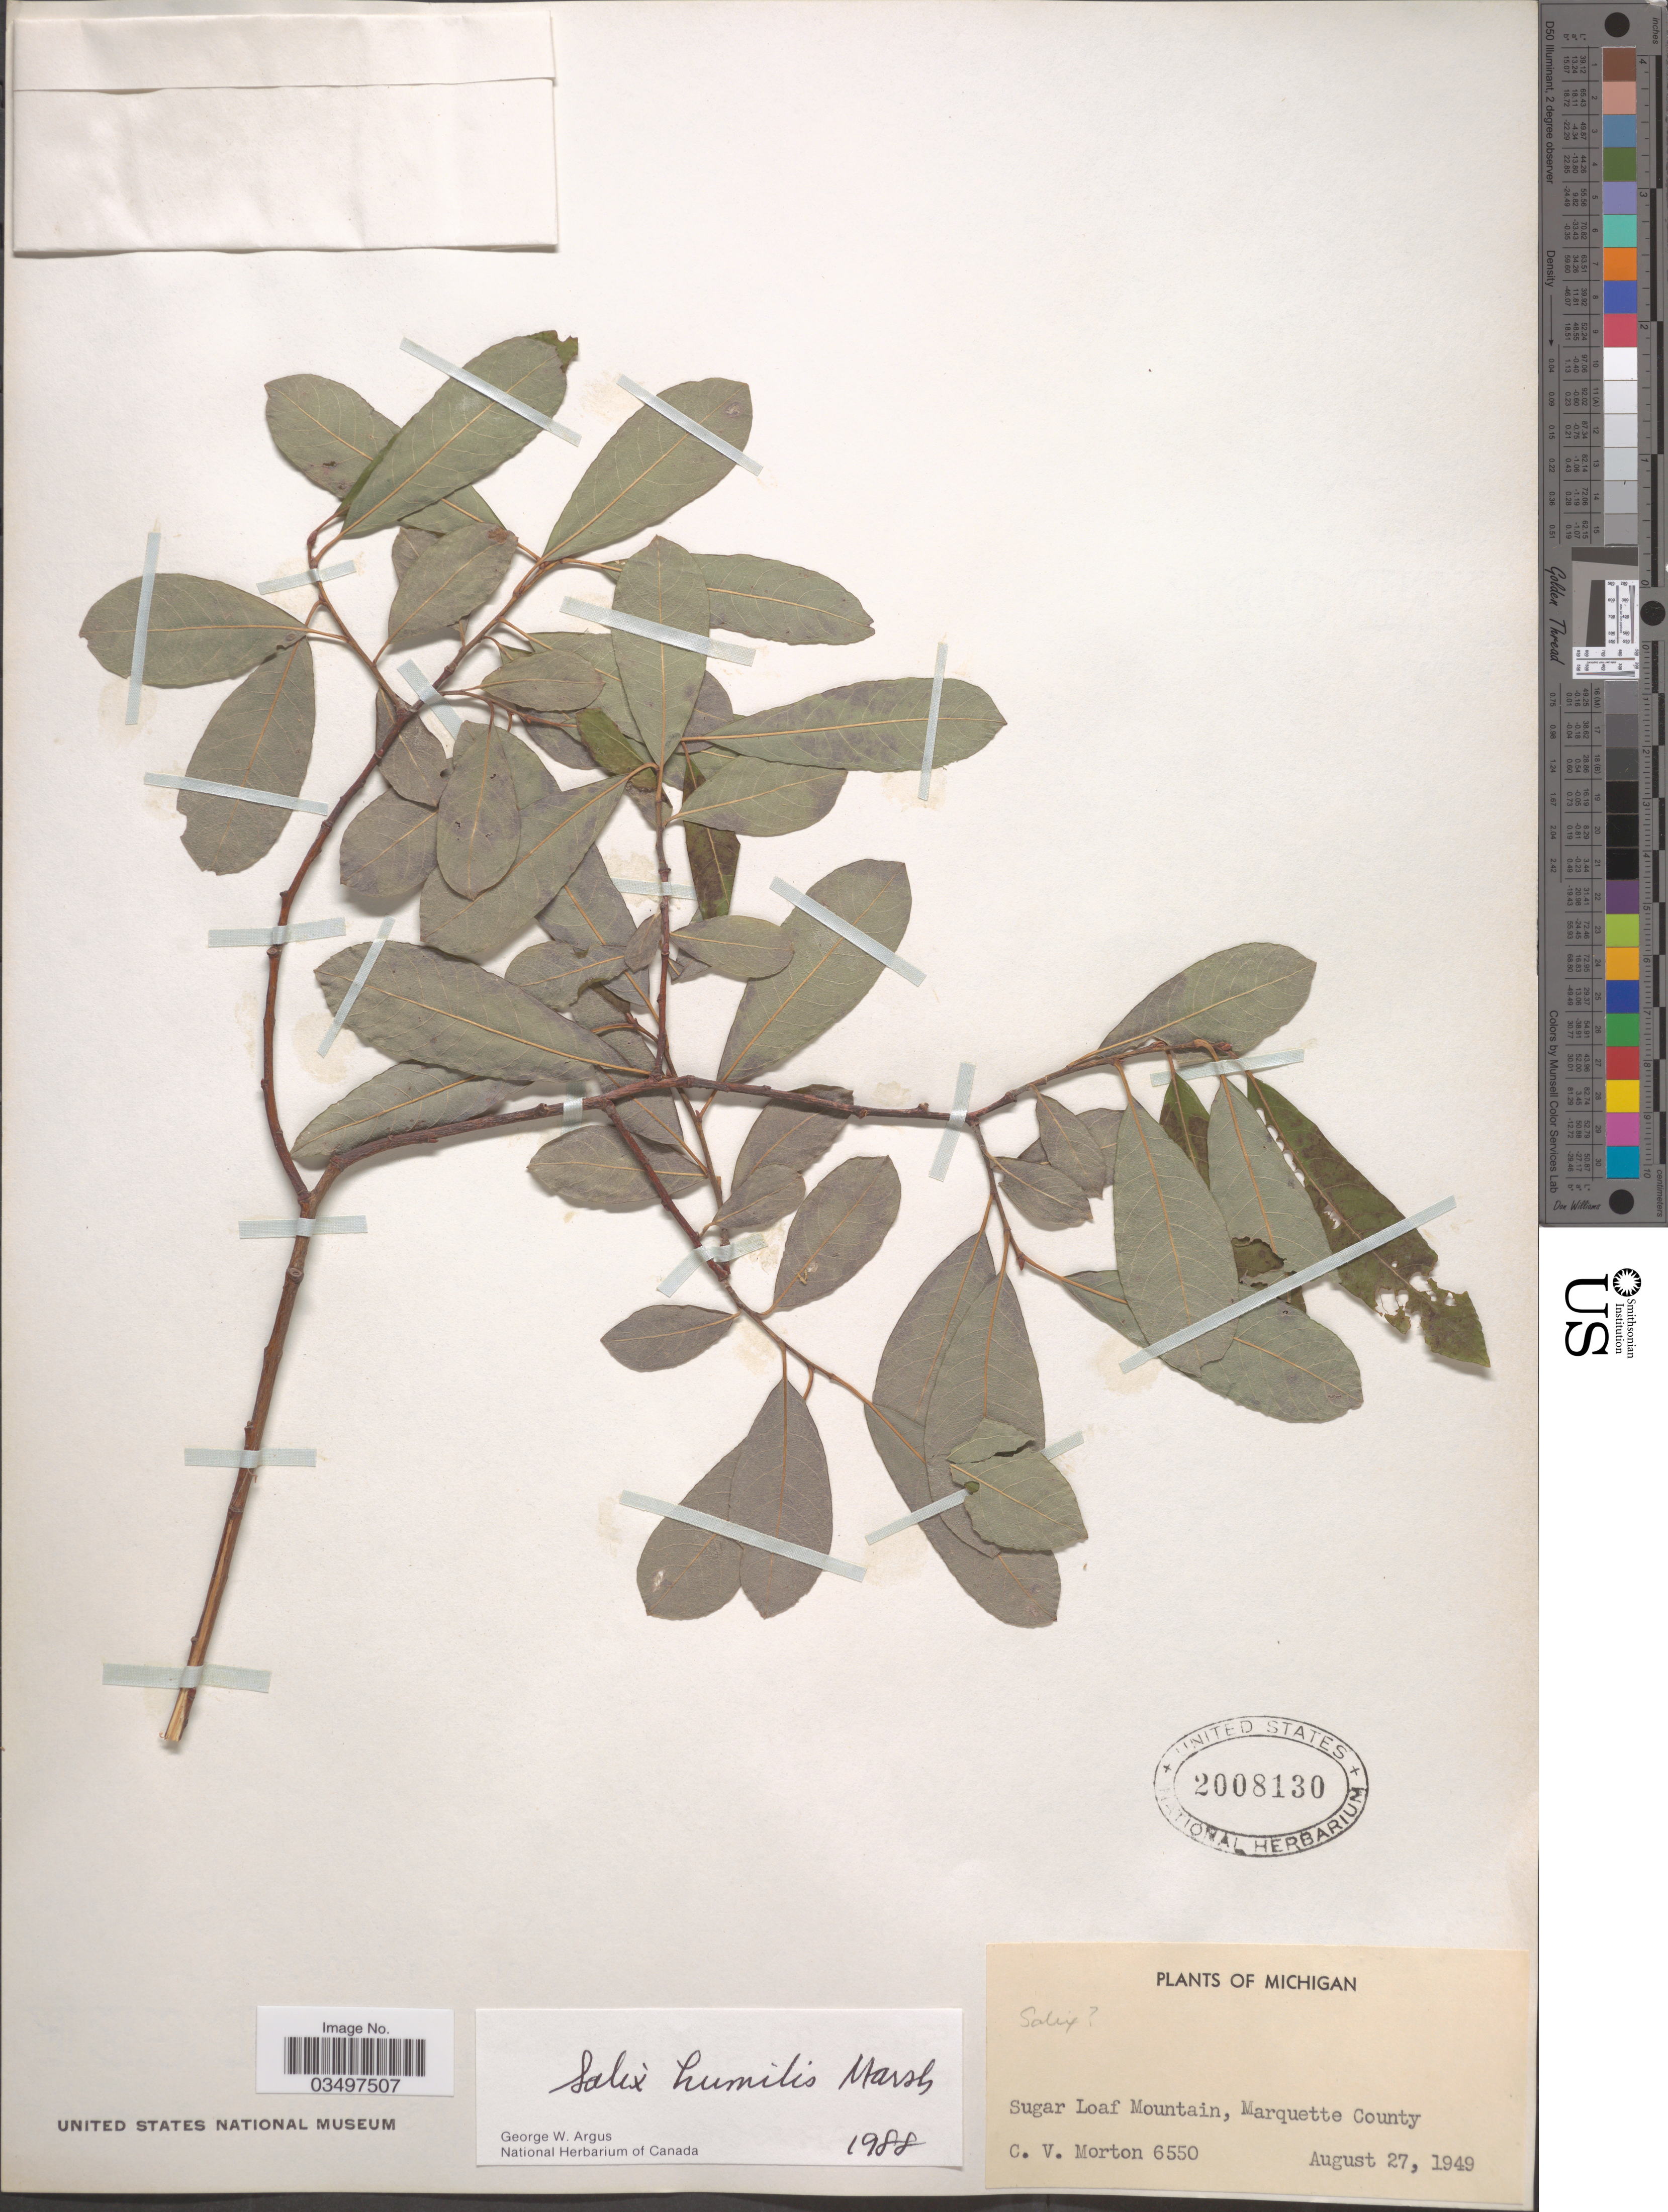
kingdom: Plantae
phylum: Tracheophyta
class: Magnoliopsida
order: Malpighiales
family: Salicaceae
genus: Salix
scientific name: Salix humilis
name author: Marshall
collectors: C. V. Morton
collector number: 6550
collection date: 1949-08-27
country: United States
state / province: Michigan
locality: Sugar Loaf Mountain, Marquette County.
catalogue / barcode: US 2008130